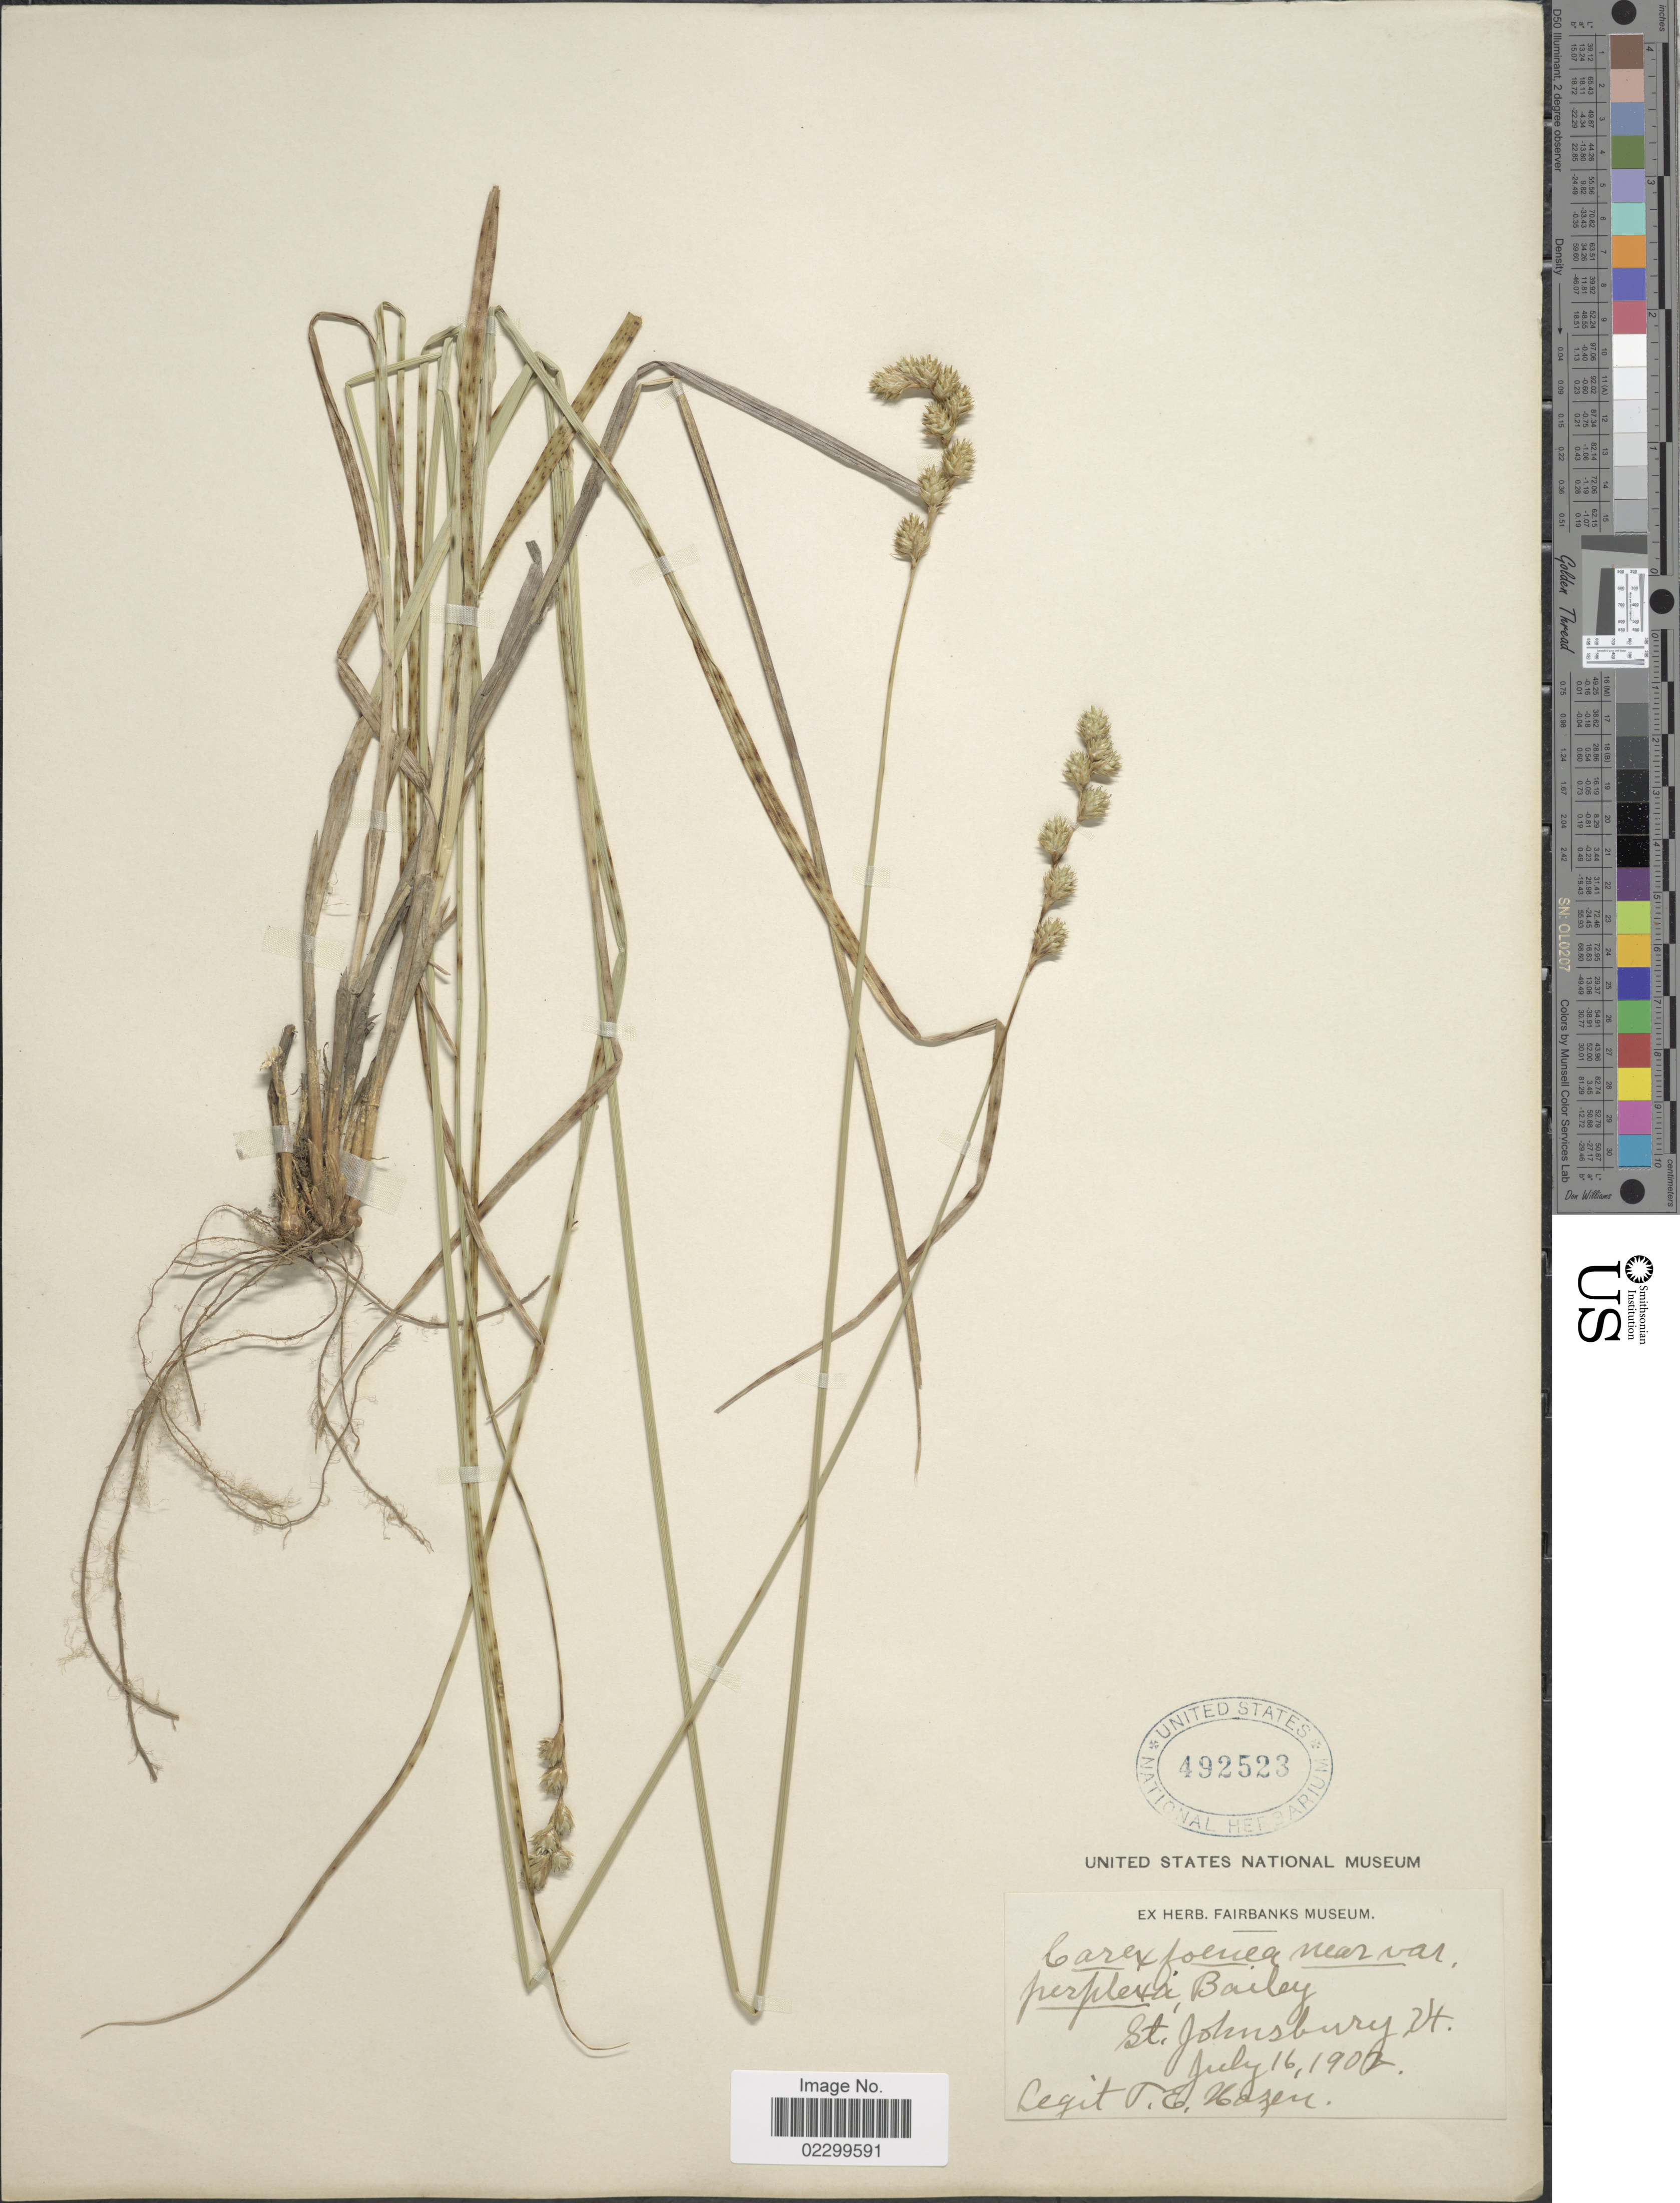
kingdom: Plantae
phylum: Tracheophyta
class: Liliopsida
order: Poales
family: Cyperaceae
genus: Carex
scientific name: Carex argyrantha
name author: Tuck. ex Boott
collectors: T. E. Hazen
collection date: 1902-07-16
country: United States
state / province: Vermont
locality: St. Johnsbury.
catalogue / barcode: US 492523